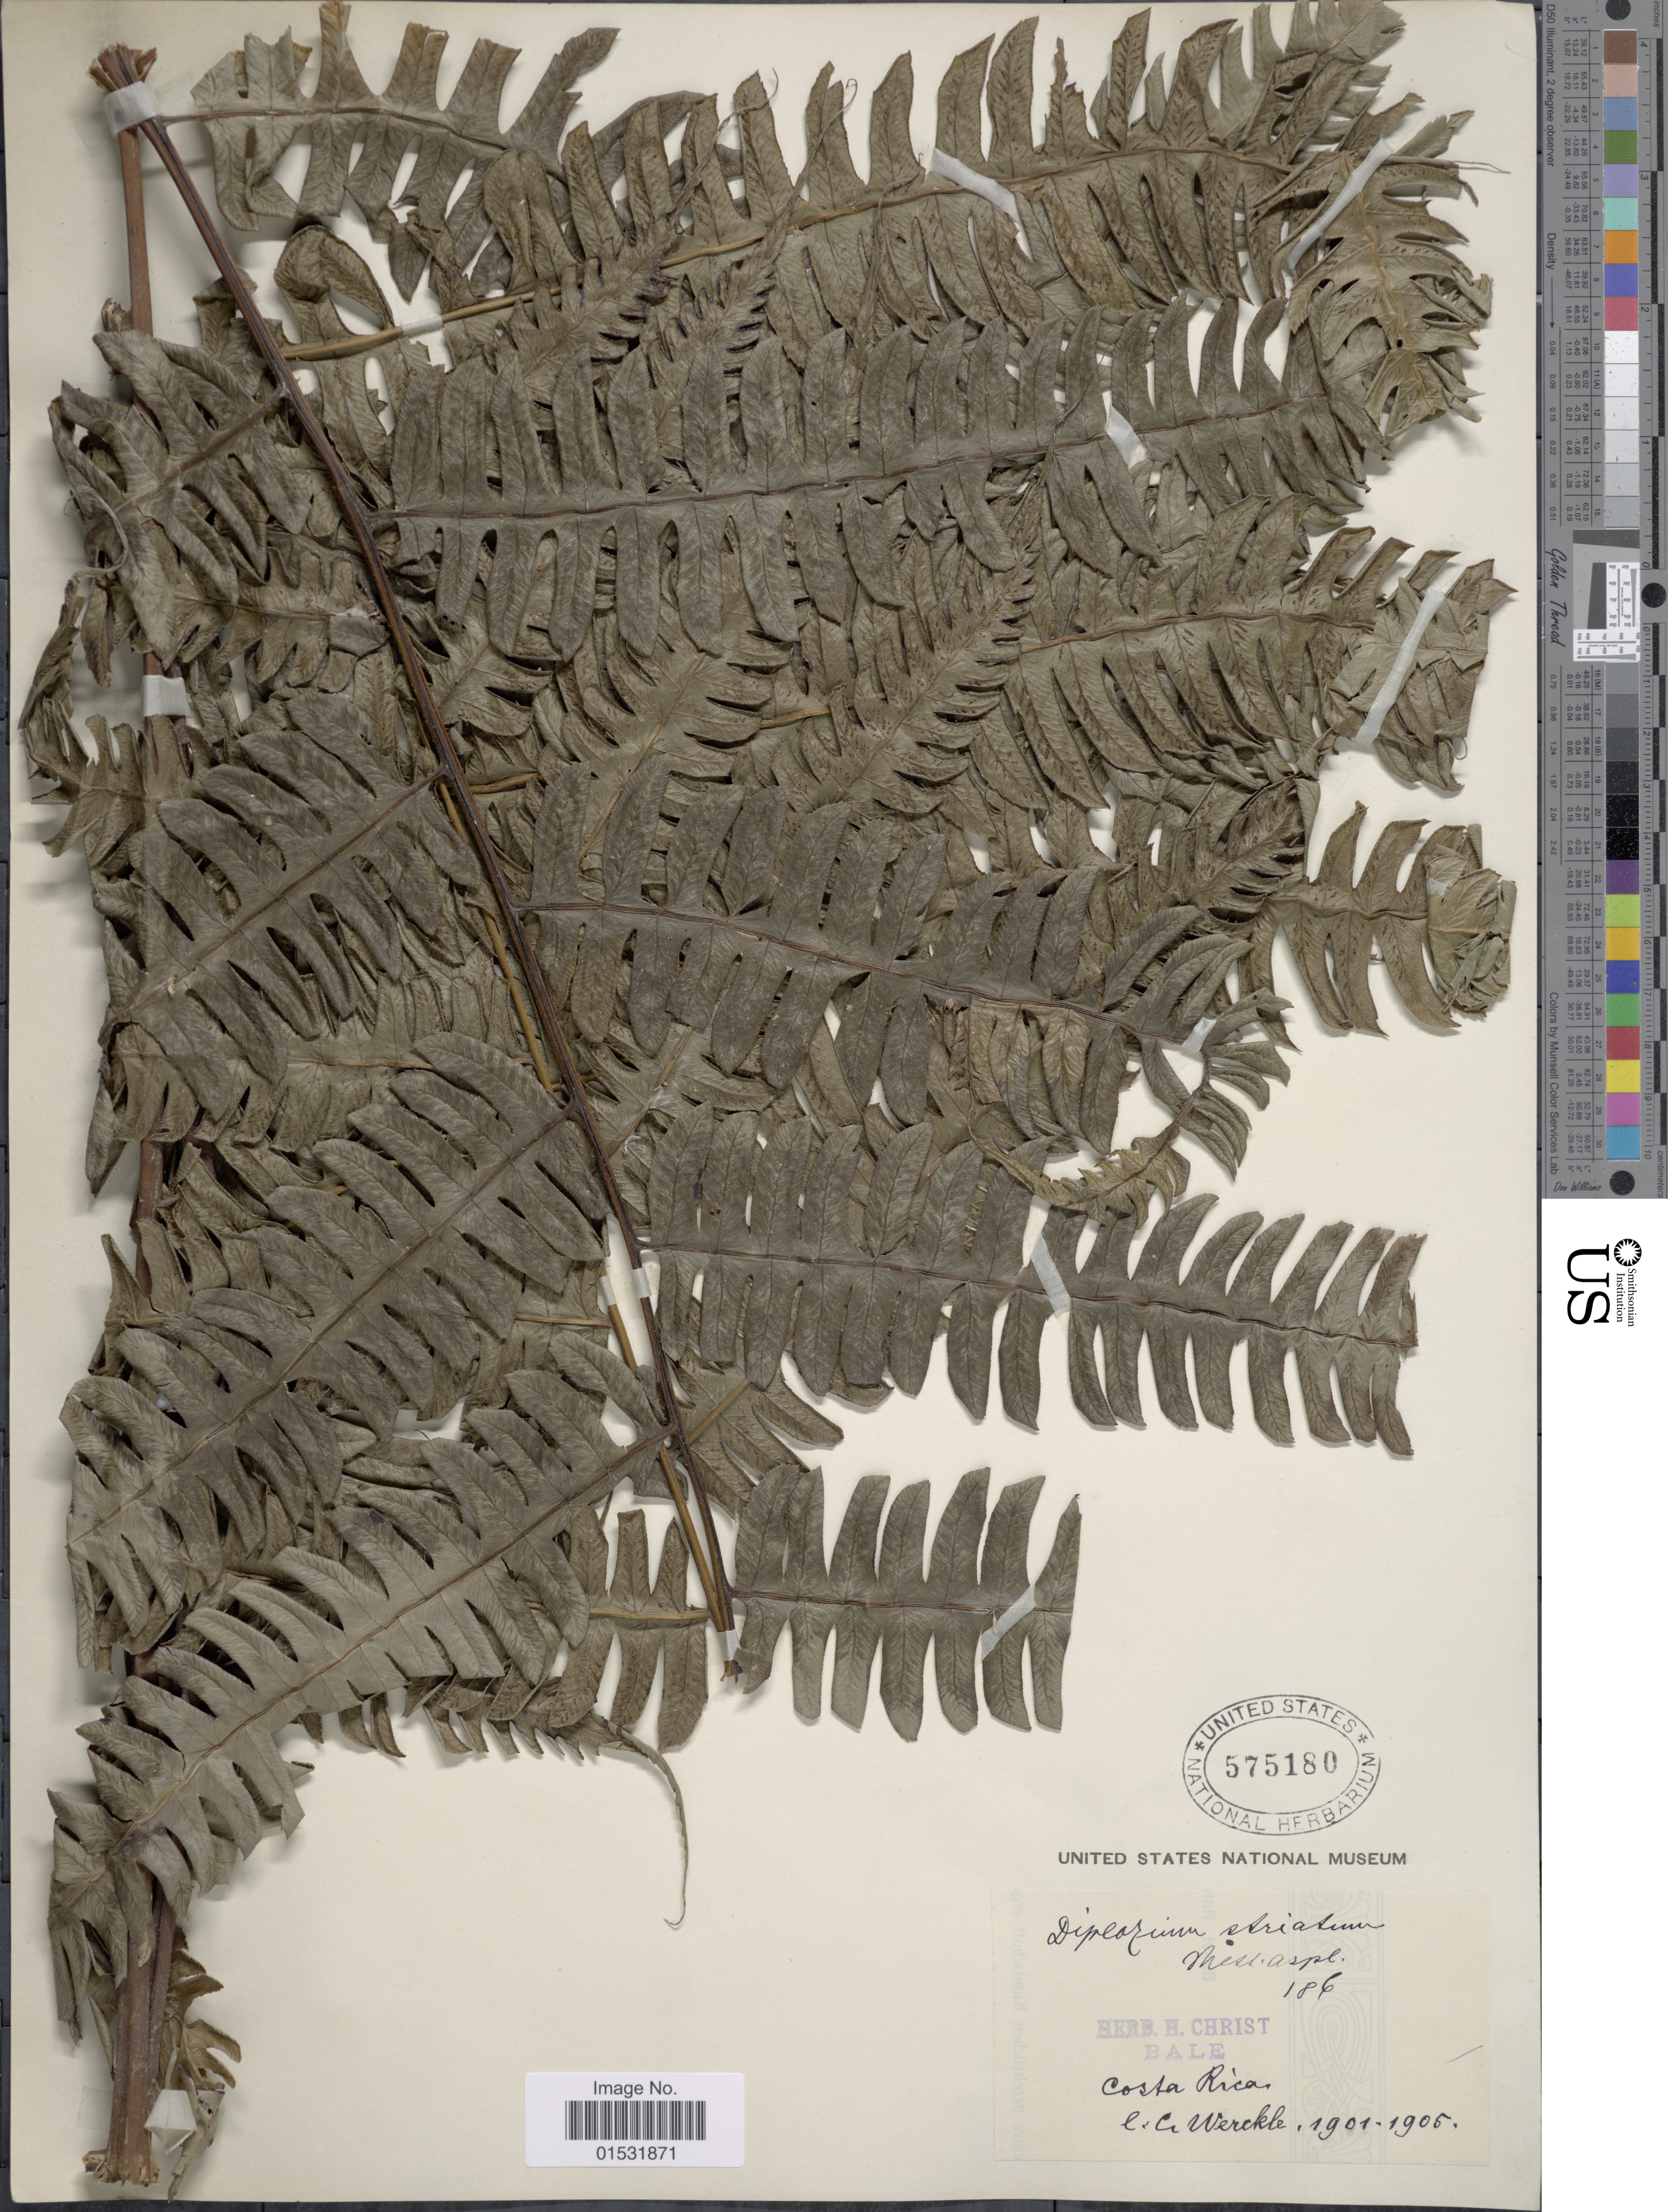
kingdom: Plantae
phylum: Tracheophyta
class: Polypodiopsida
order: Polypodiales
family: Athyriaceae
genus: Diplazium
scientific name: Diplazium lindbergii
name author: (Mett.) Christ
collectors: C. C Wercklé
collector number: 186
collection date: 1901/1905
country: Costa Rica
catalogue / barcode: US 575180